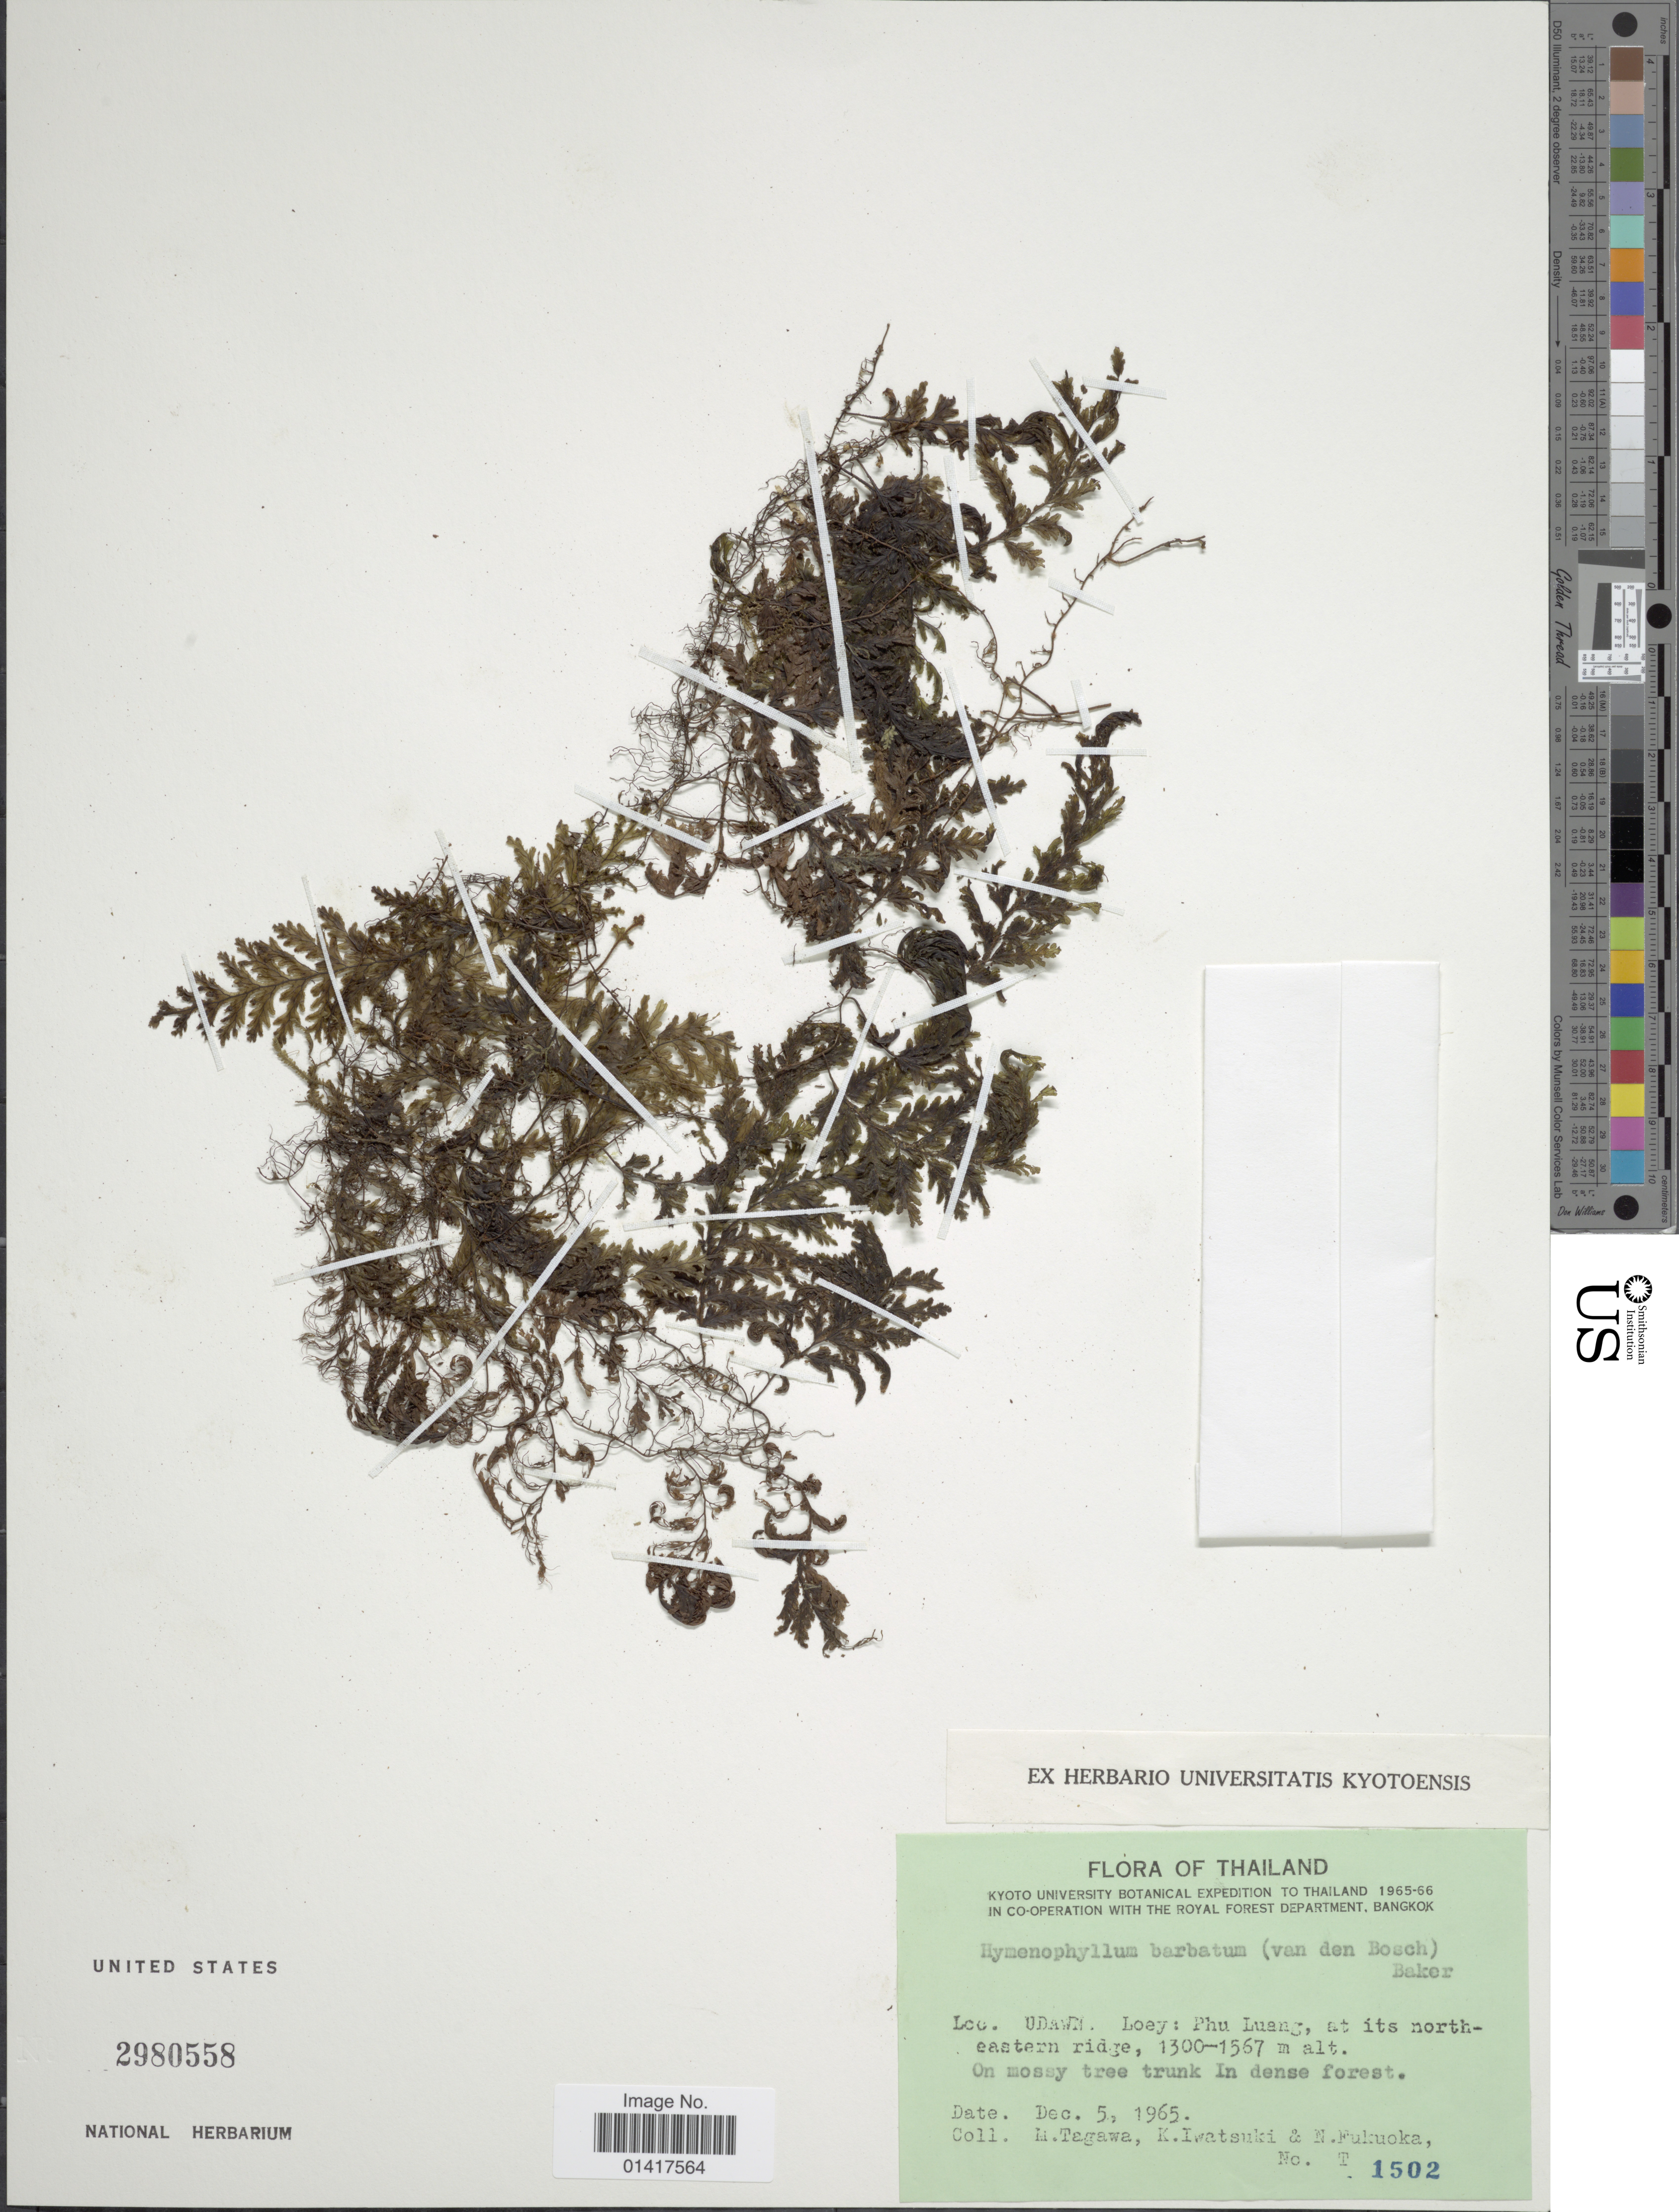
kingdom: Plantae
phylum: Tracheophyta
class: Polypodiopsida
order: Hymenophyllales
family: Hymenophyllaceae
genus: Hymenophyllum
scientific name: Hymenophyllum barbatum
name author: (Bosch) Baker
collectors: M. Tagawa, K. Iwatsuki & N. Fukuoka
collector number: T1502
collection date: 1965-12-05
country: Thailand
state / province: Loei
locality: Udawn. Loey: Phu Luang, at its northeastern ridge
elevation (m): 1300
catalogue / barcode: US 2980558